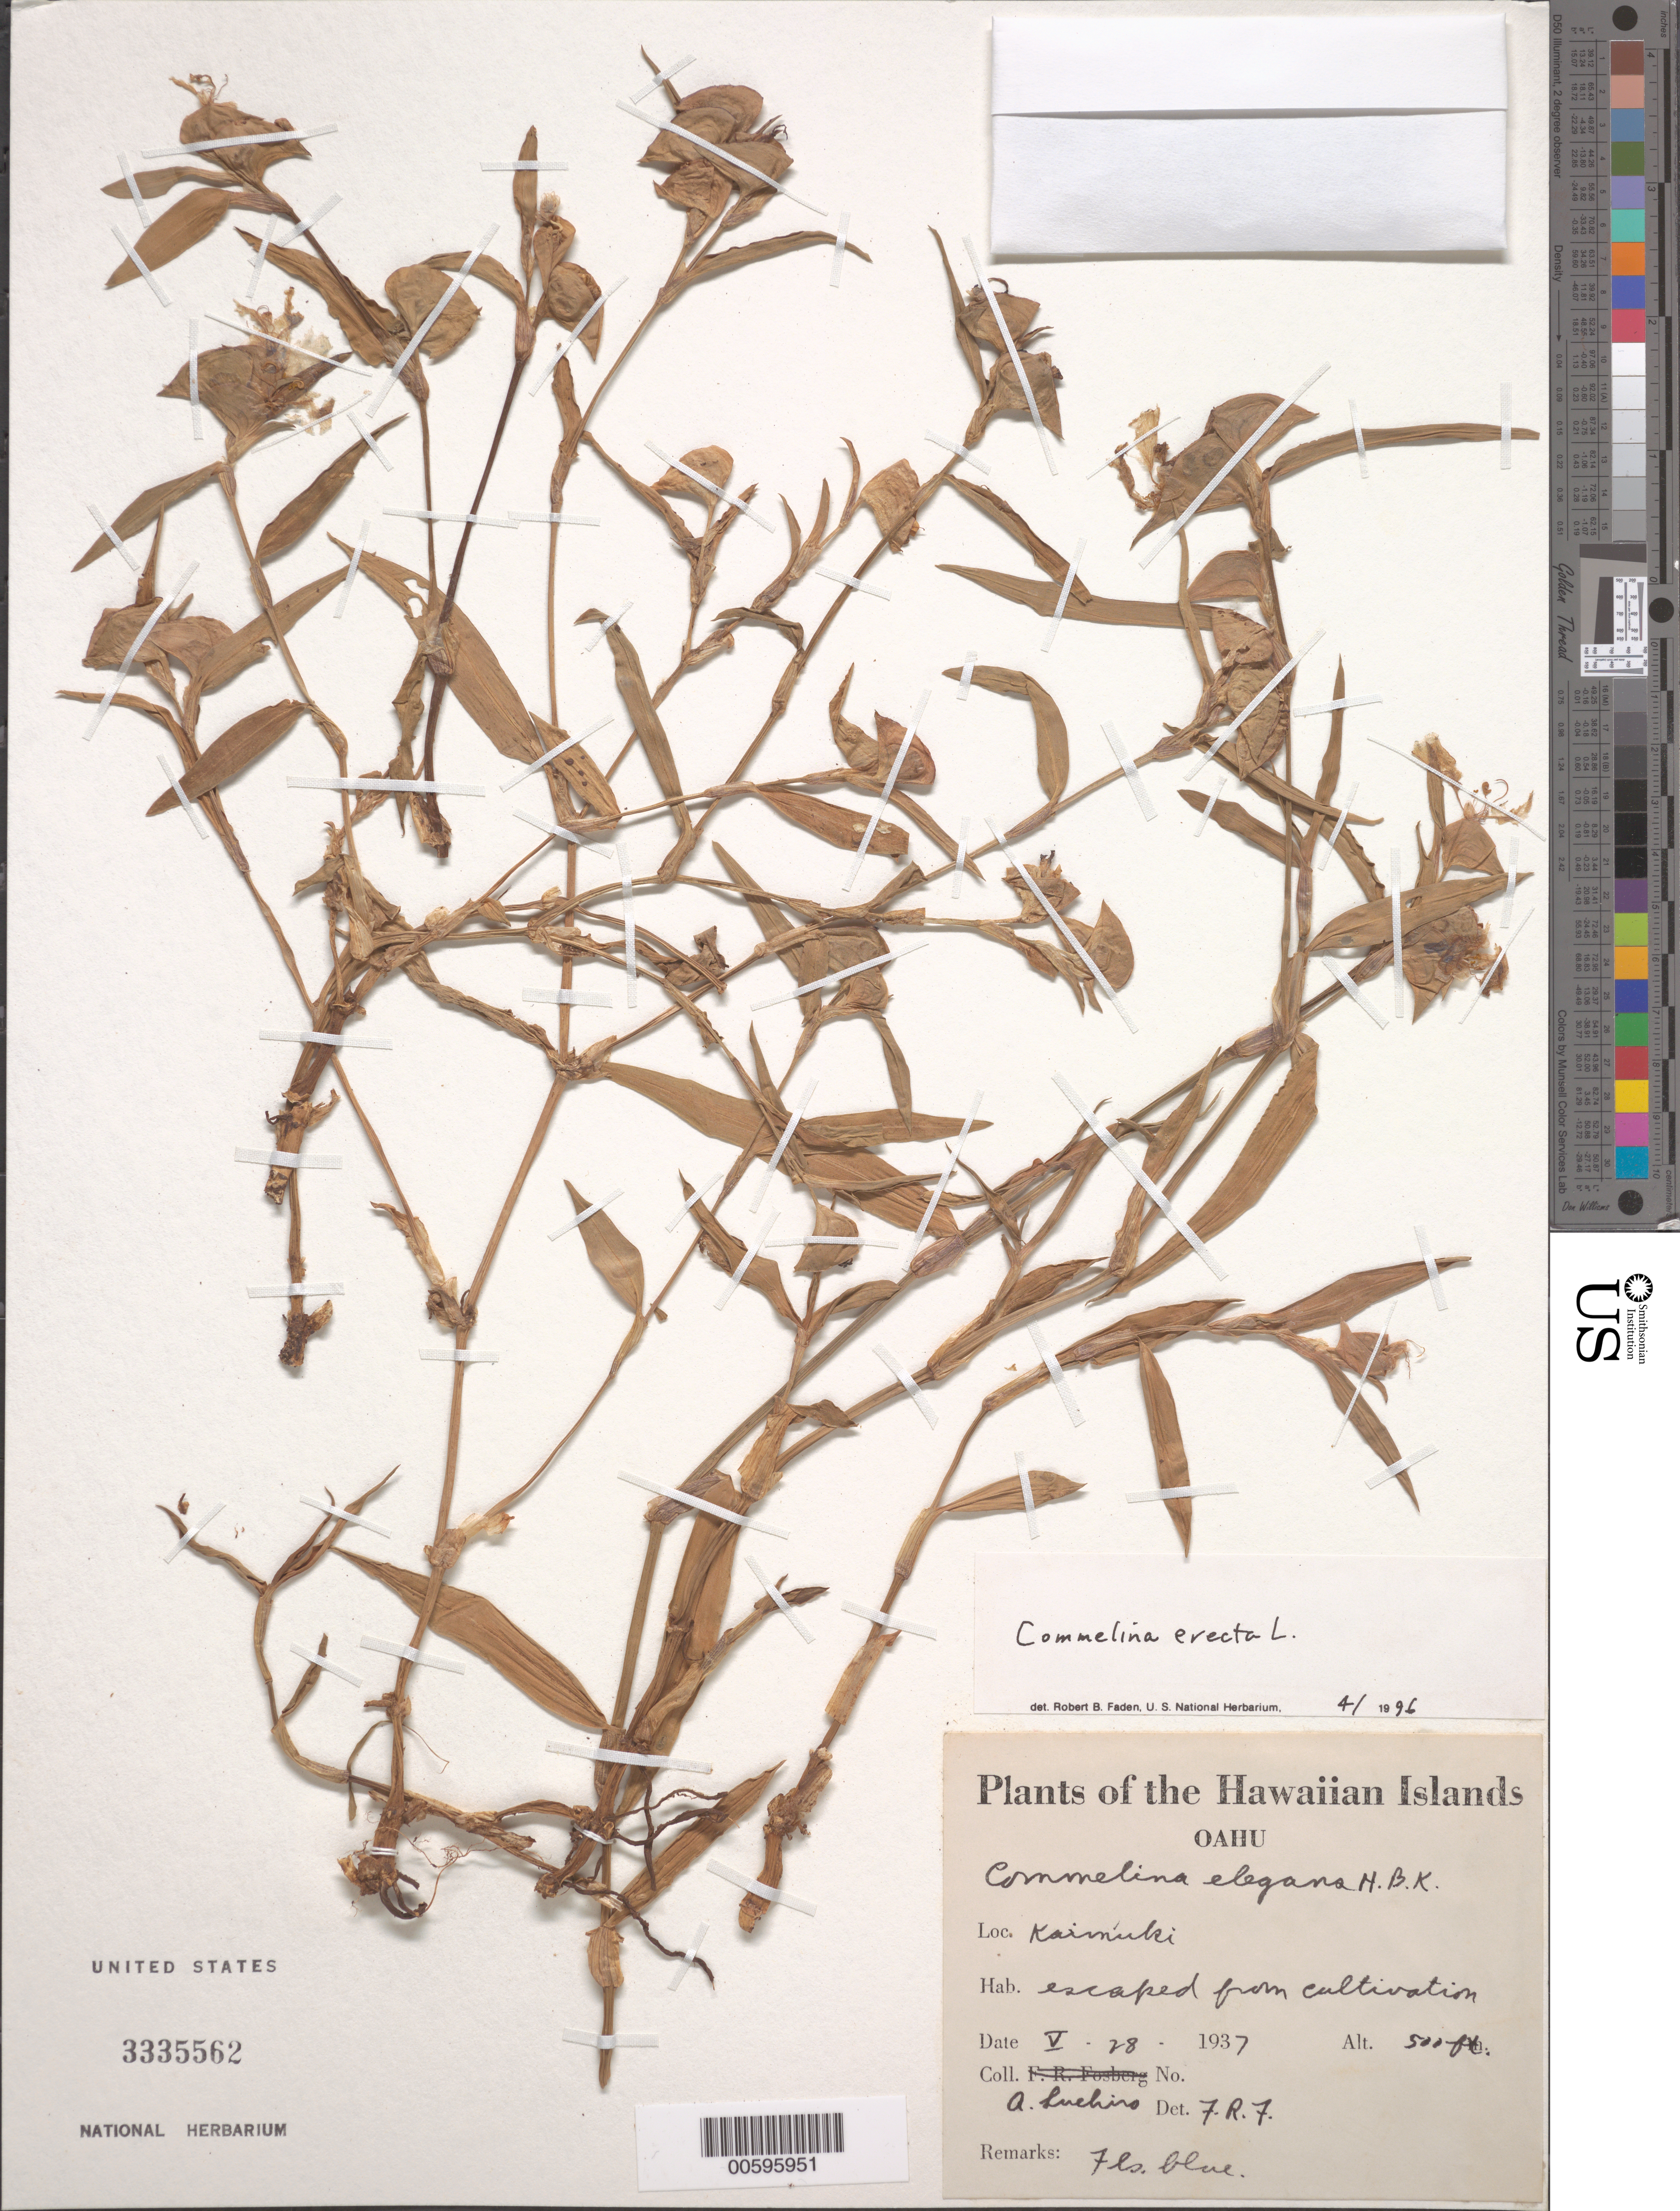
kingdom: Plantae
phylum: Tracheophyta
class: Liliopsida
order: Commelinales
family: Commelinaceae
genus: Commelina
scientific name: Commelina erecta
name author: L.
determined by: Faden, Robert B., (US), Smithsonian Institution - National Museum of Natural History (UNITED STATES)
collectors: A. Luehiro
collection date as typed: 28 May 1937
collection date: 1937-05-28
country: United States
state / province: Hawaii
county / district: Honolulu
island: Oahu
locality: Kaimuki.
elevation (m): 152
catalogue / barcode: US 3335562